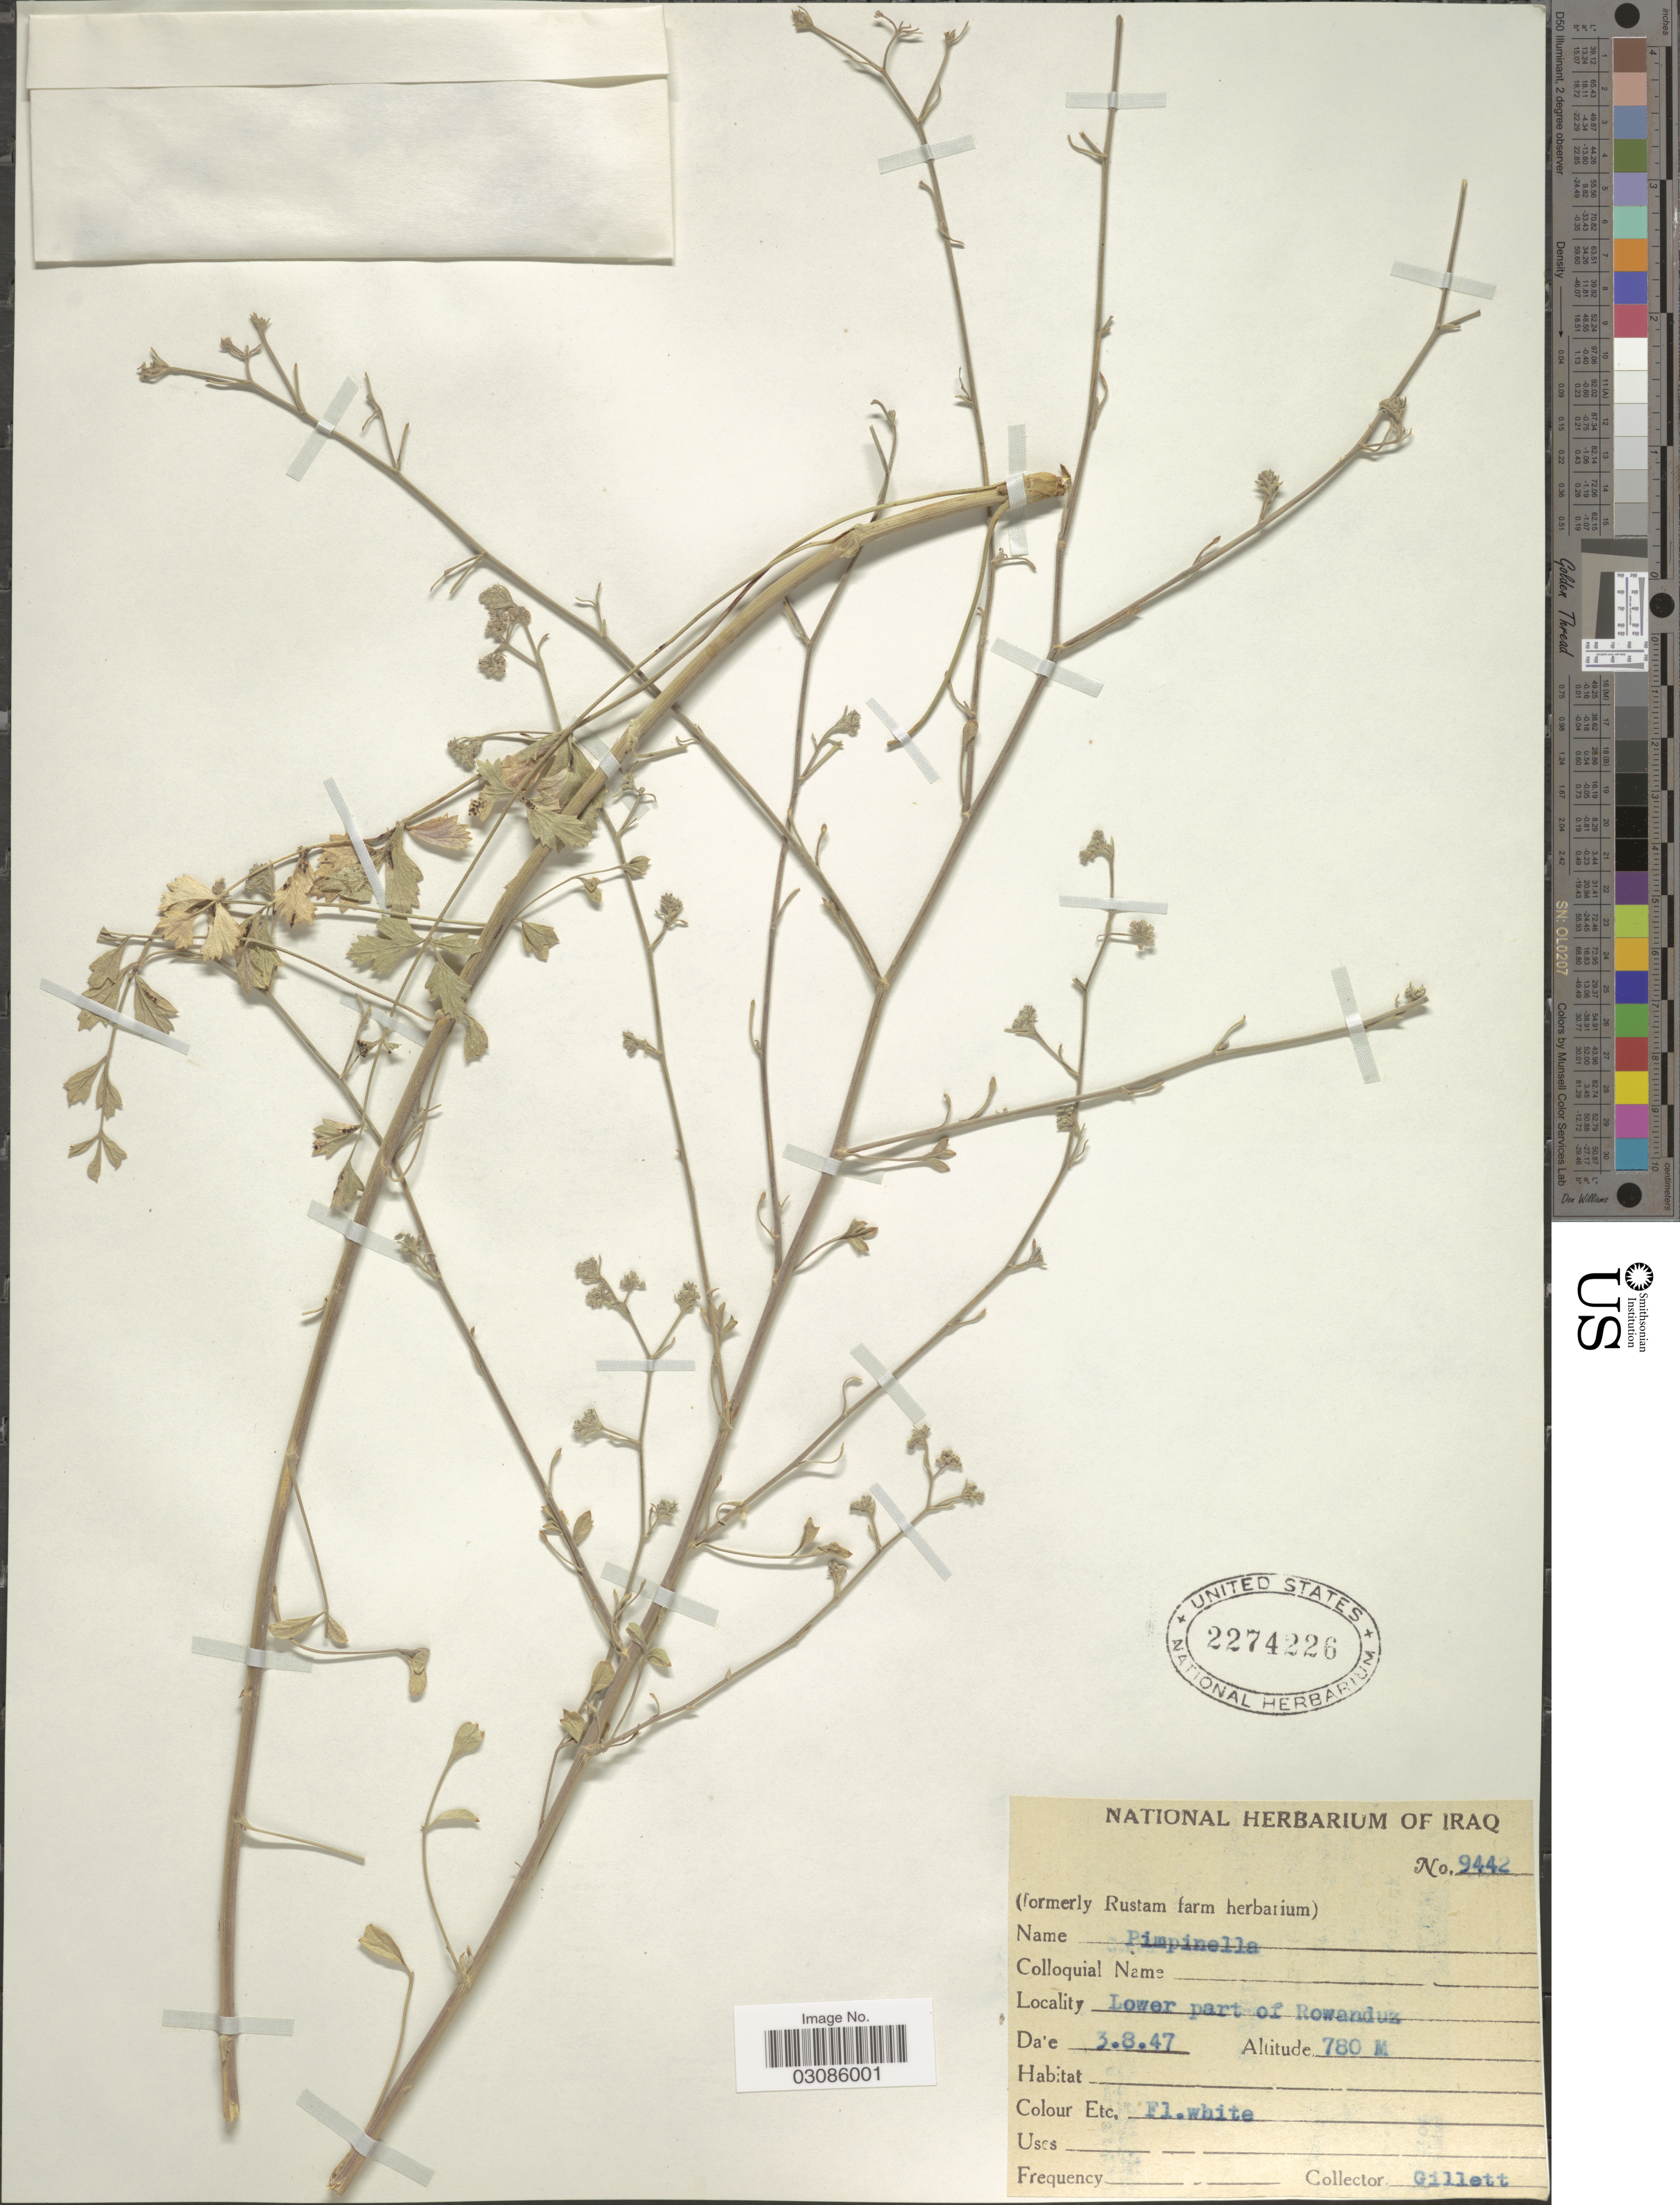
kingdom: Plantae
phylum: Tracheophyta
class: Magnoliopsida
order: Apiales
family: Apiaceae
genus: Pimpinella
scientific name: Pimpinella sp.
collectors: Gillett, --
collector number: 9442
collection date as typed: Transcribed d/m/y: 3/8/47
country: Iraq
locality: Lower part of Rowanduz.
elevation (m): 780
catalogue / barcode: US 2274226